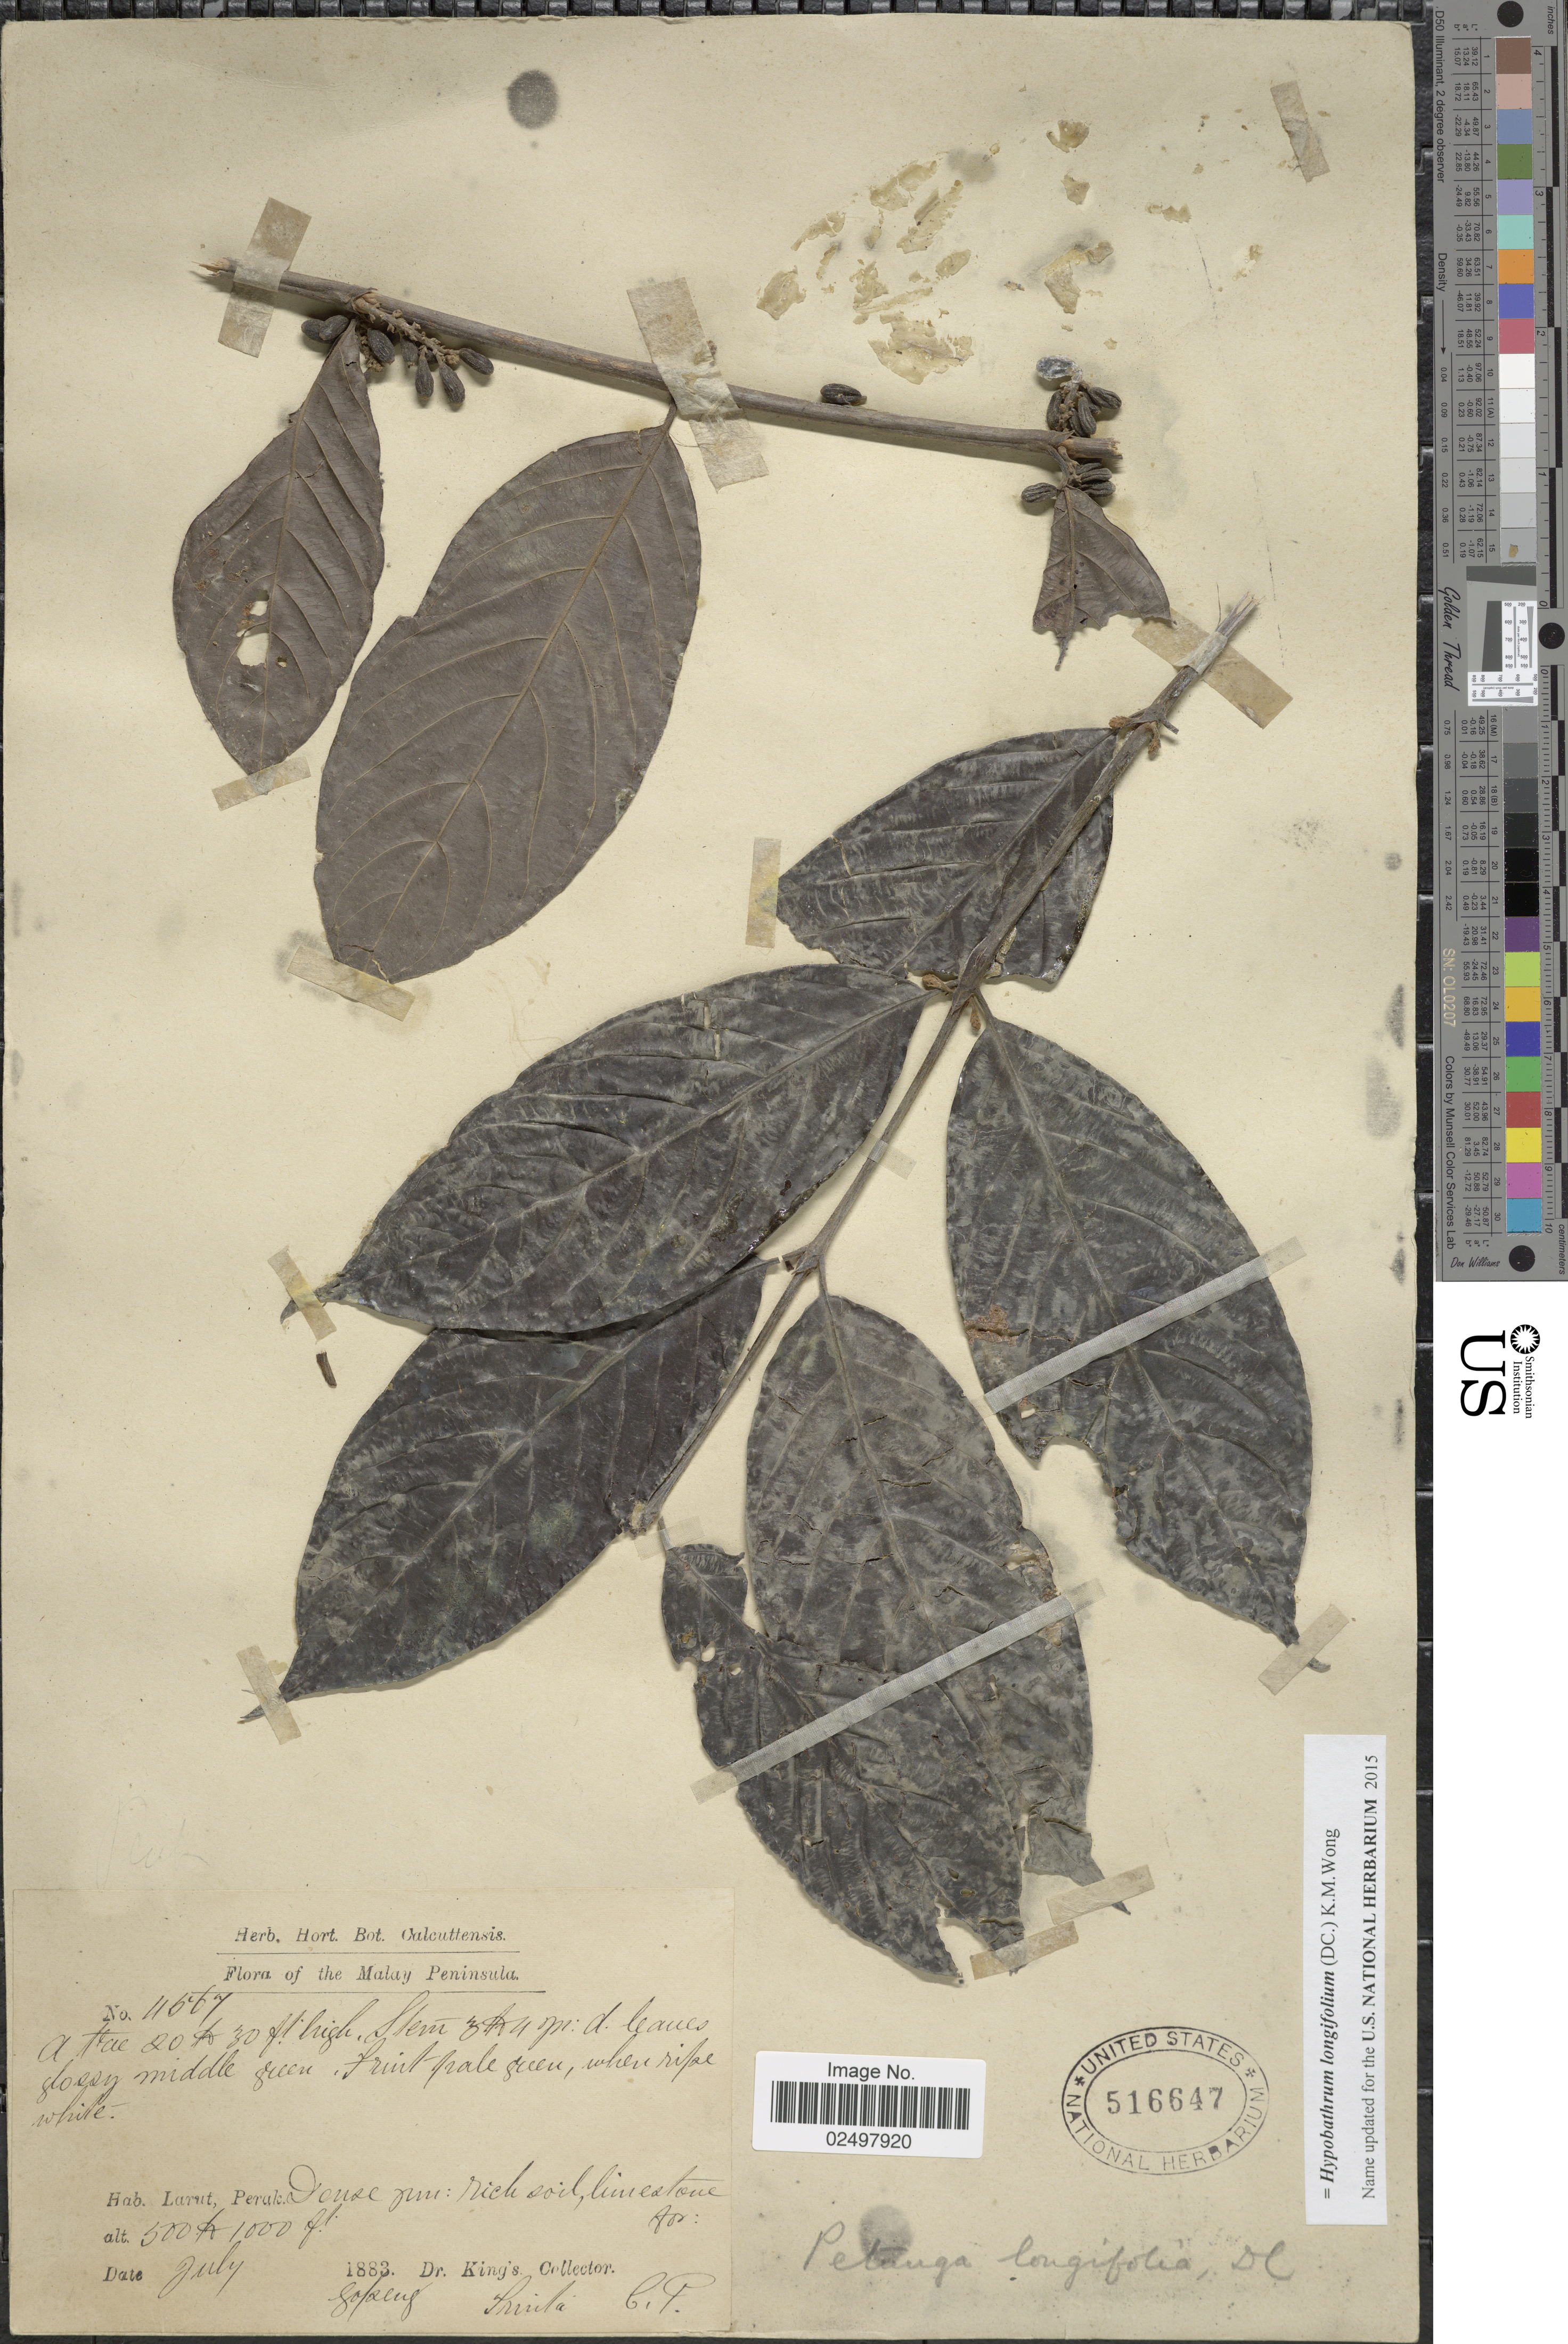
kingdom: Plantae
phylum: Tracheophyta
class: Magnoliopsida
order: Gentianales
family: Rubiaceae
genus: Hypobathrum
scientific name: Hypobathrum longifolium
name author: (DC.) K.M. Wong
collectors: Dr. King's collector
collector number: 4567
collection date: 1883-07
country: Malaysia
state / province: Perak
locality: Malay Peninsula, Larut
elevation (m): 152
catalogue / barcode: US 516647